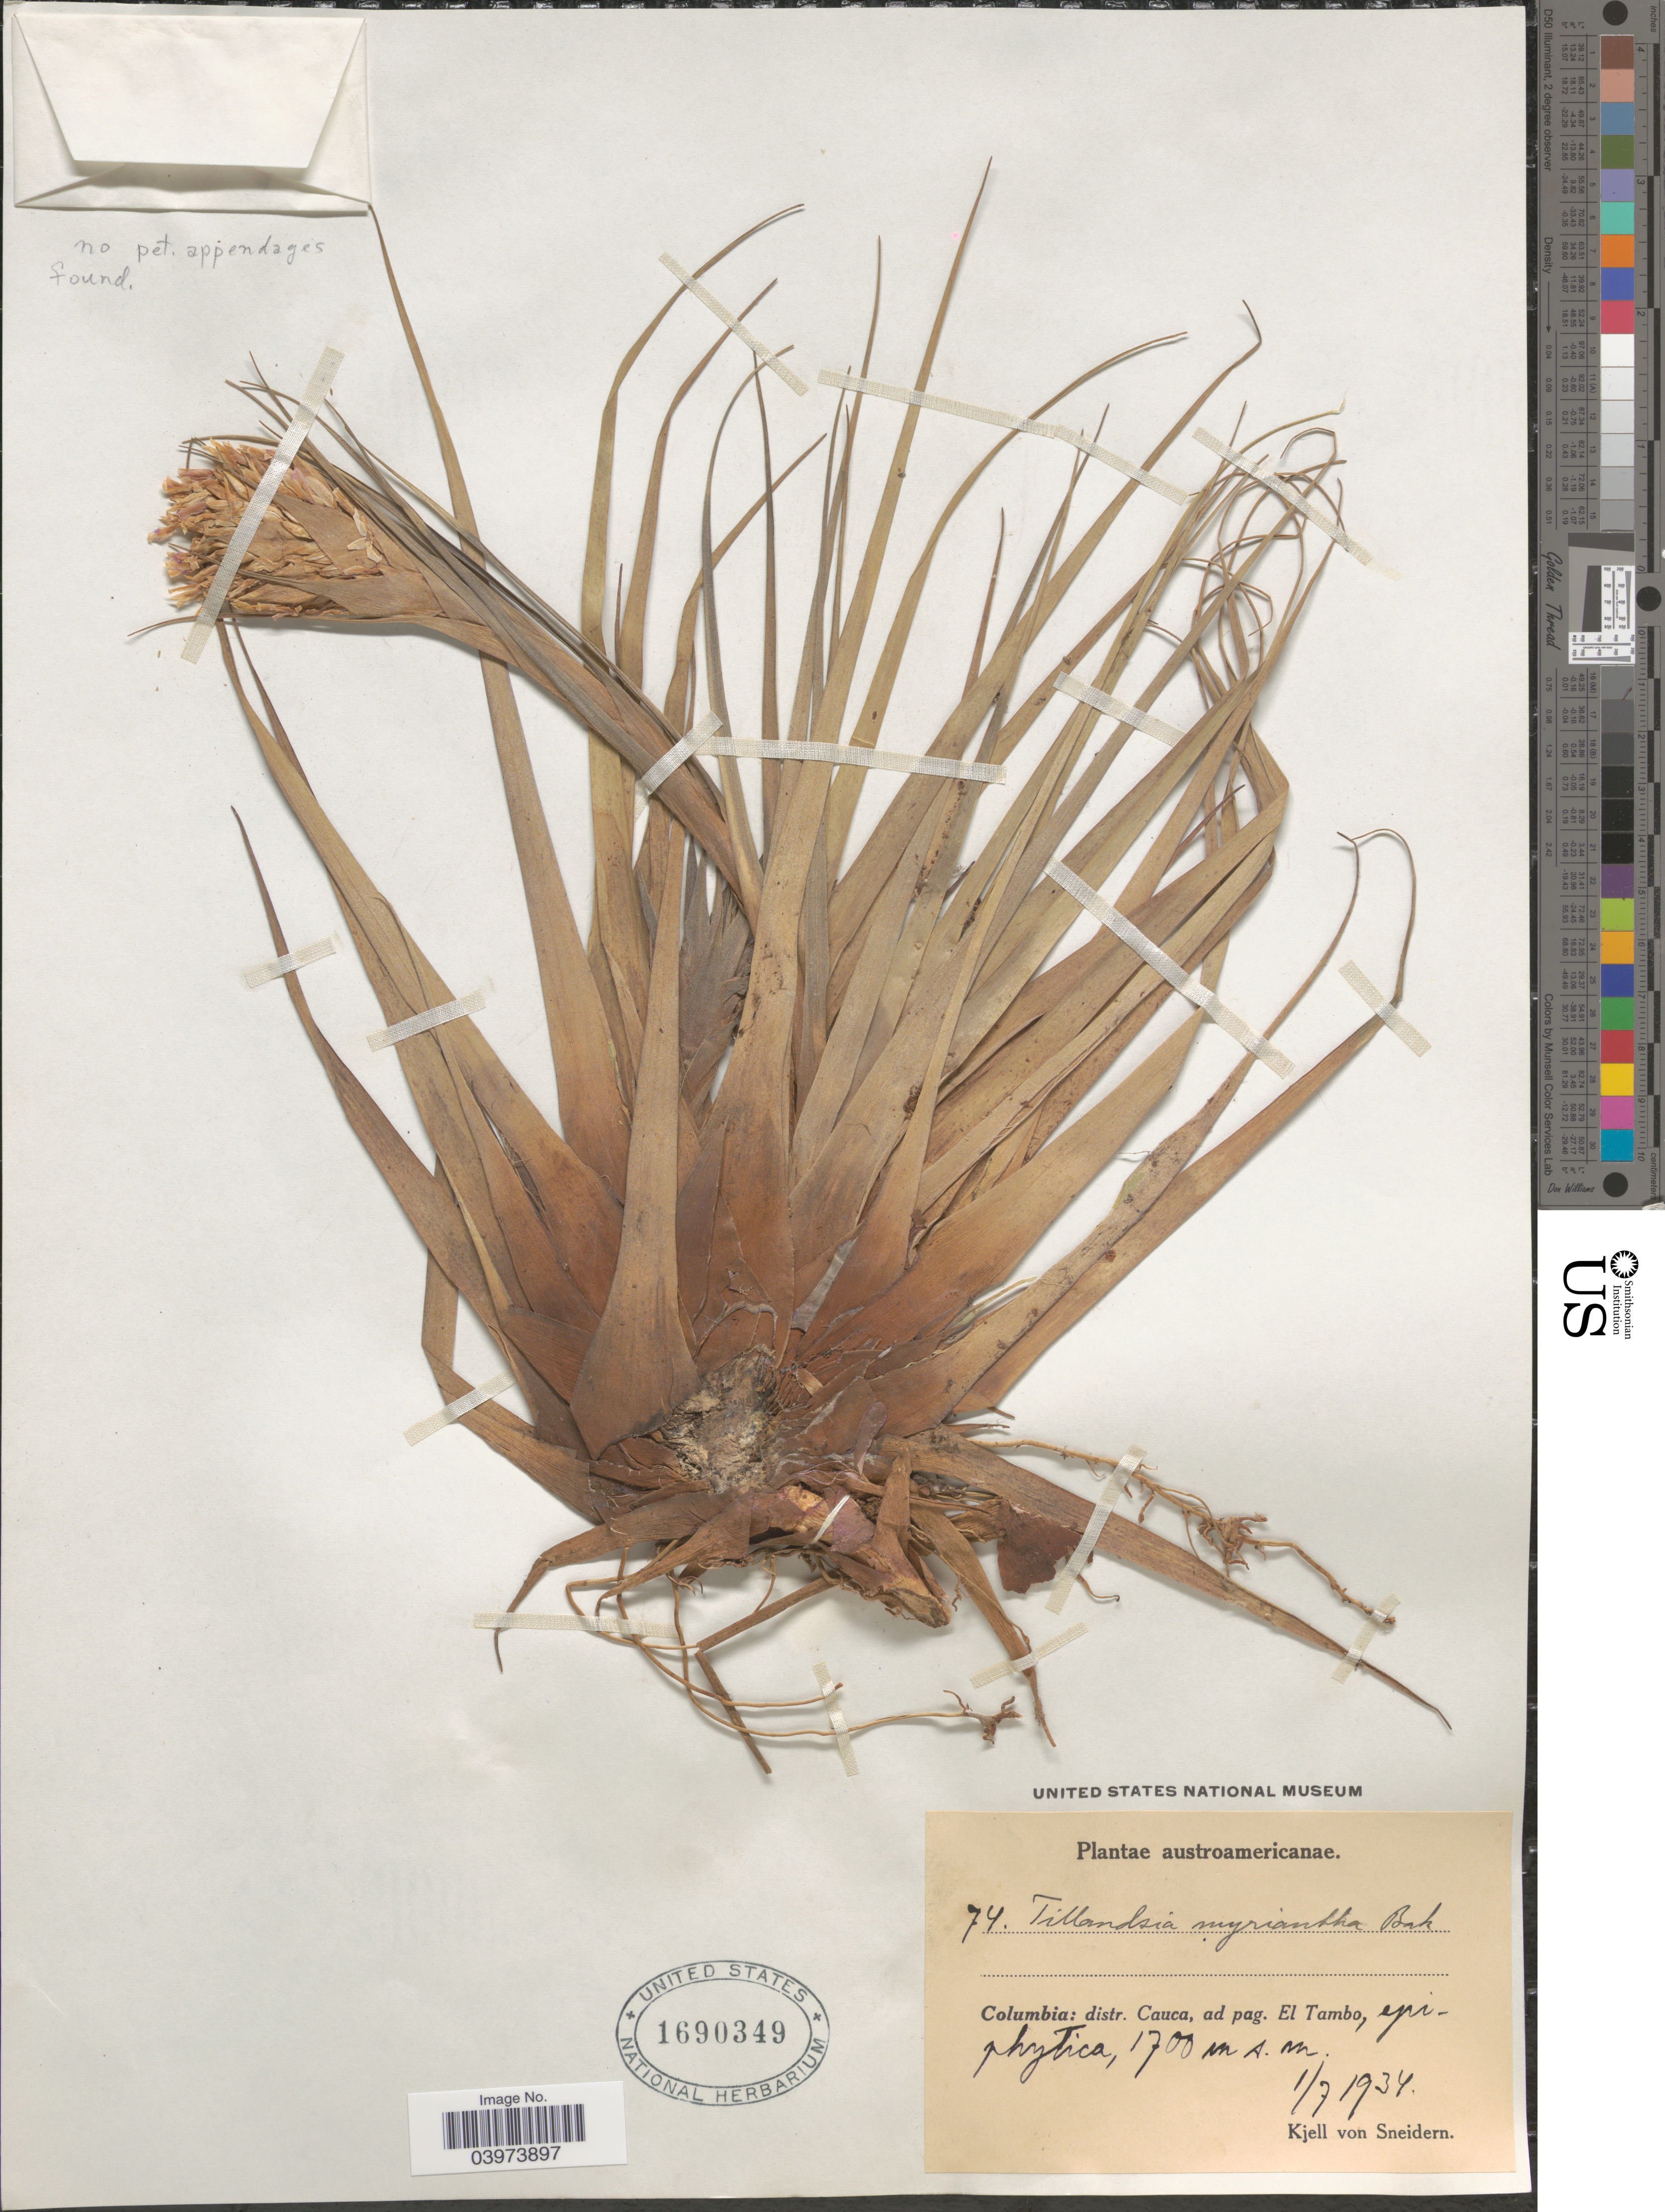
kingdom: Plantae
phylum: Tracheophyta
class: Liliopsida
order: Poales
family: Bromeliaceae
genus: Tillandsia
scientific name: Tillandsia myriantha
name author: Baker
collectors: K. von Sneidern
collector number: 74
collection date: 1934-07-01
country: Colombia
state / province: Cauca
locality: Austroamericanae. Distr. Cauca, ad pag. El Tambo.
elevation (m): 1700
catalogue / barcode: US 1690349